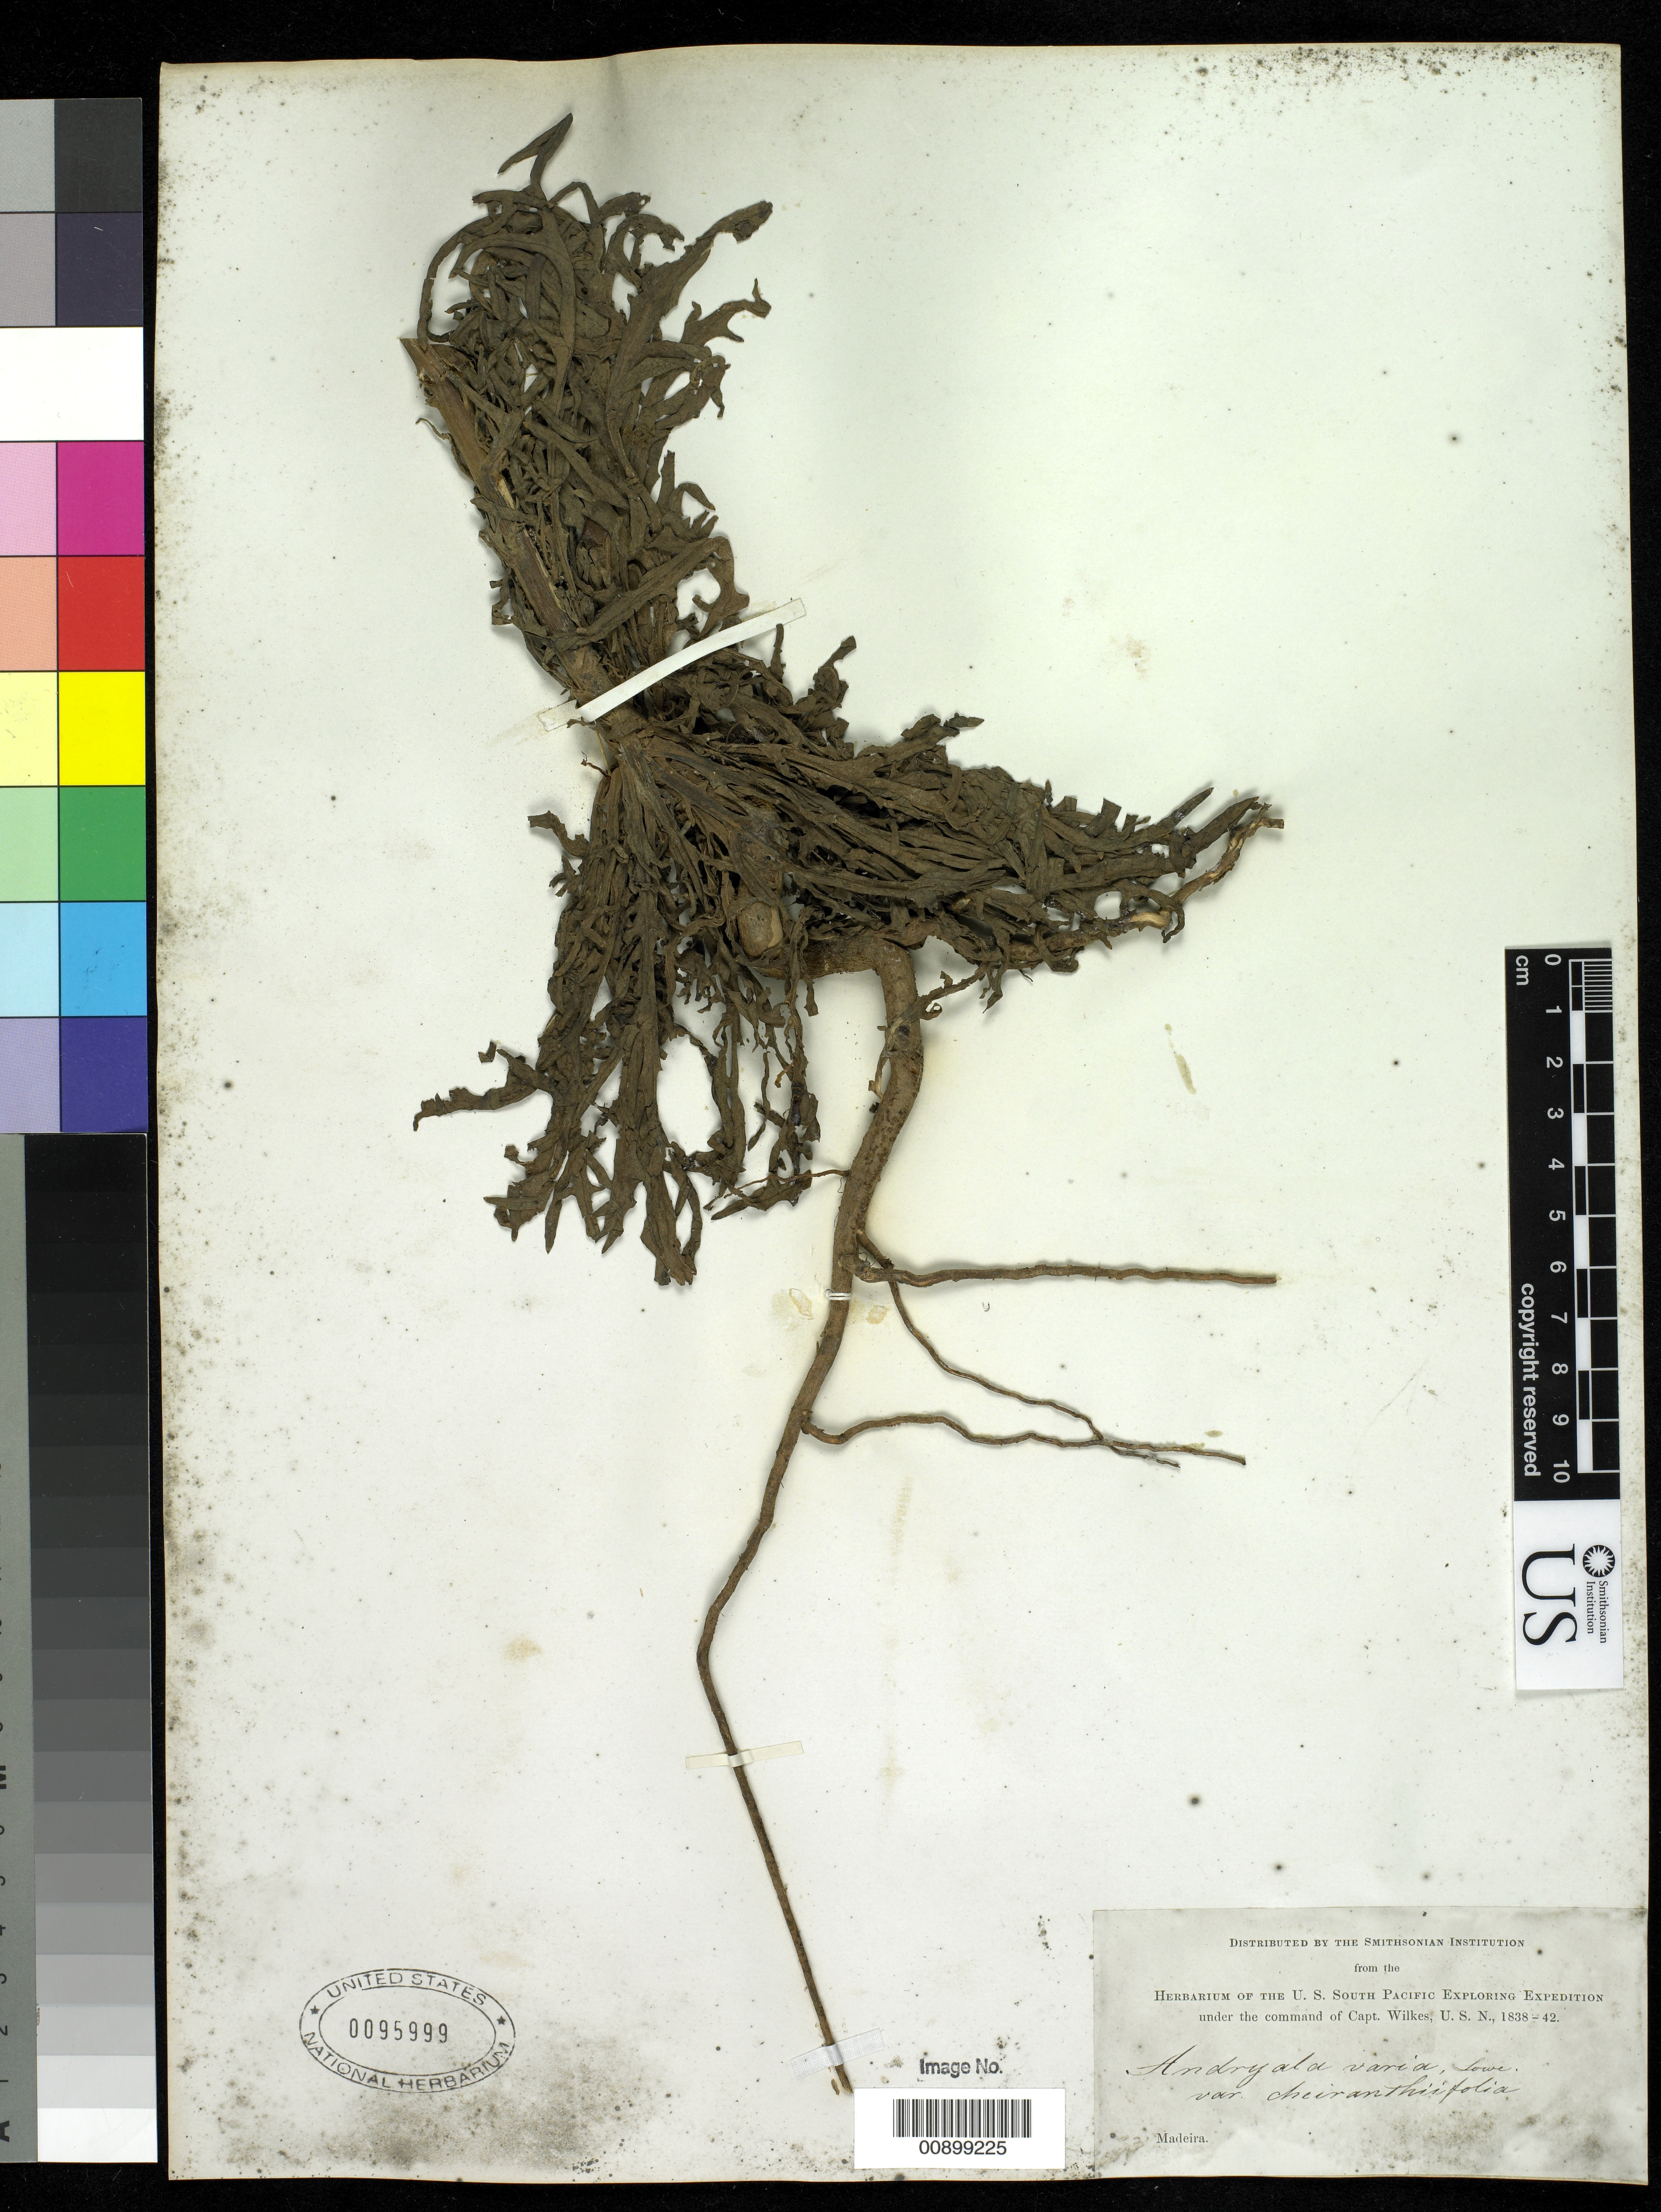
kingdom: Plantae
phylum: Tracheophyta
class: Magnoliopsida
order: Asterales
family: Asteraceae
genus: Andryala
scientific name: Andryala glandulosa subsp. cheiranthifolia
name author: (L'Hér.) Greuter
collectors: Wilkes Explor. Exped.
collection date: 1838/1842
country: Portugal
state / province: Madeira (Aut. Reg.)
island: Madeira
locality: Funchal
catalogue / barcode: US 95999